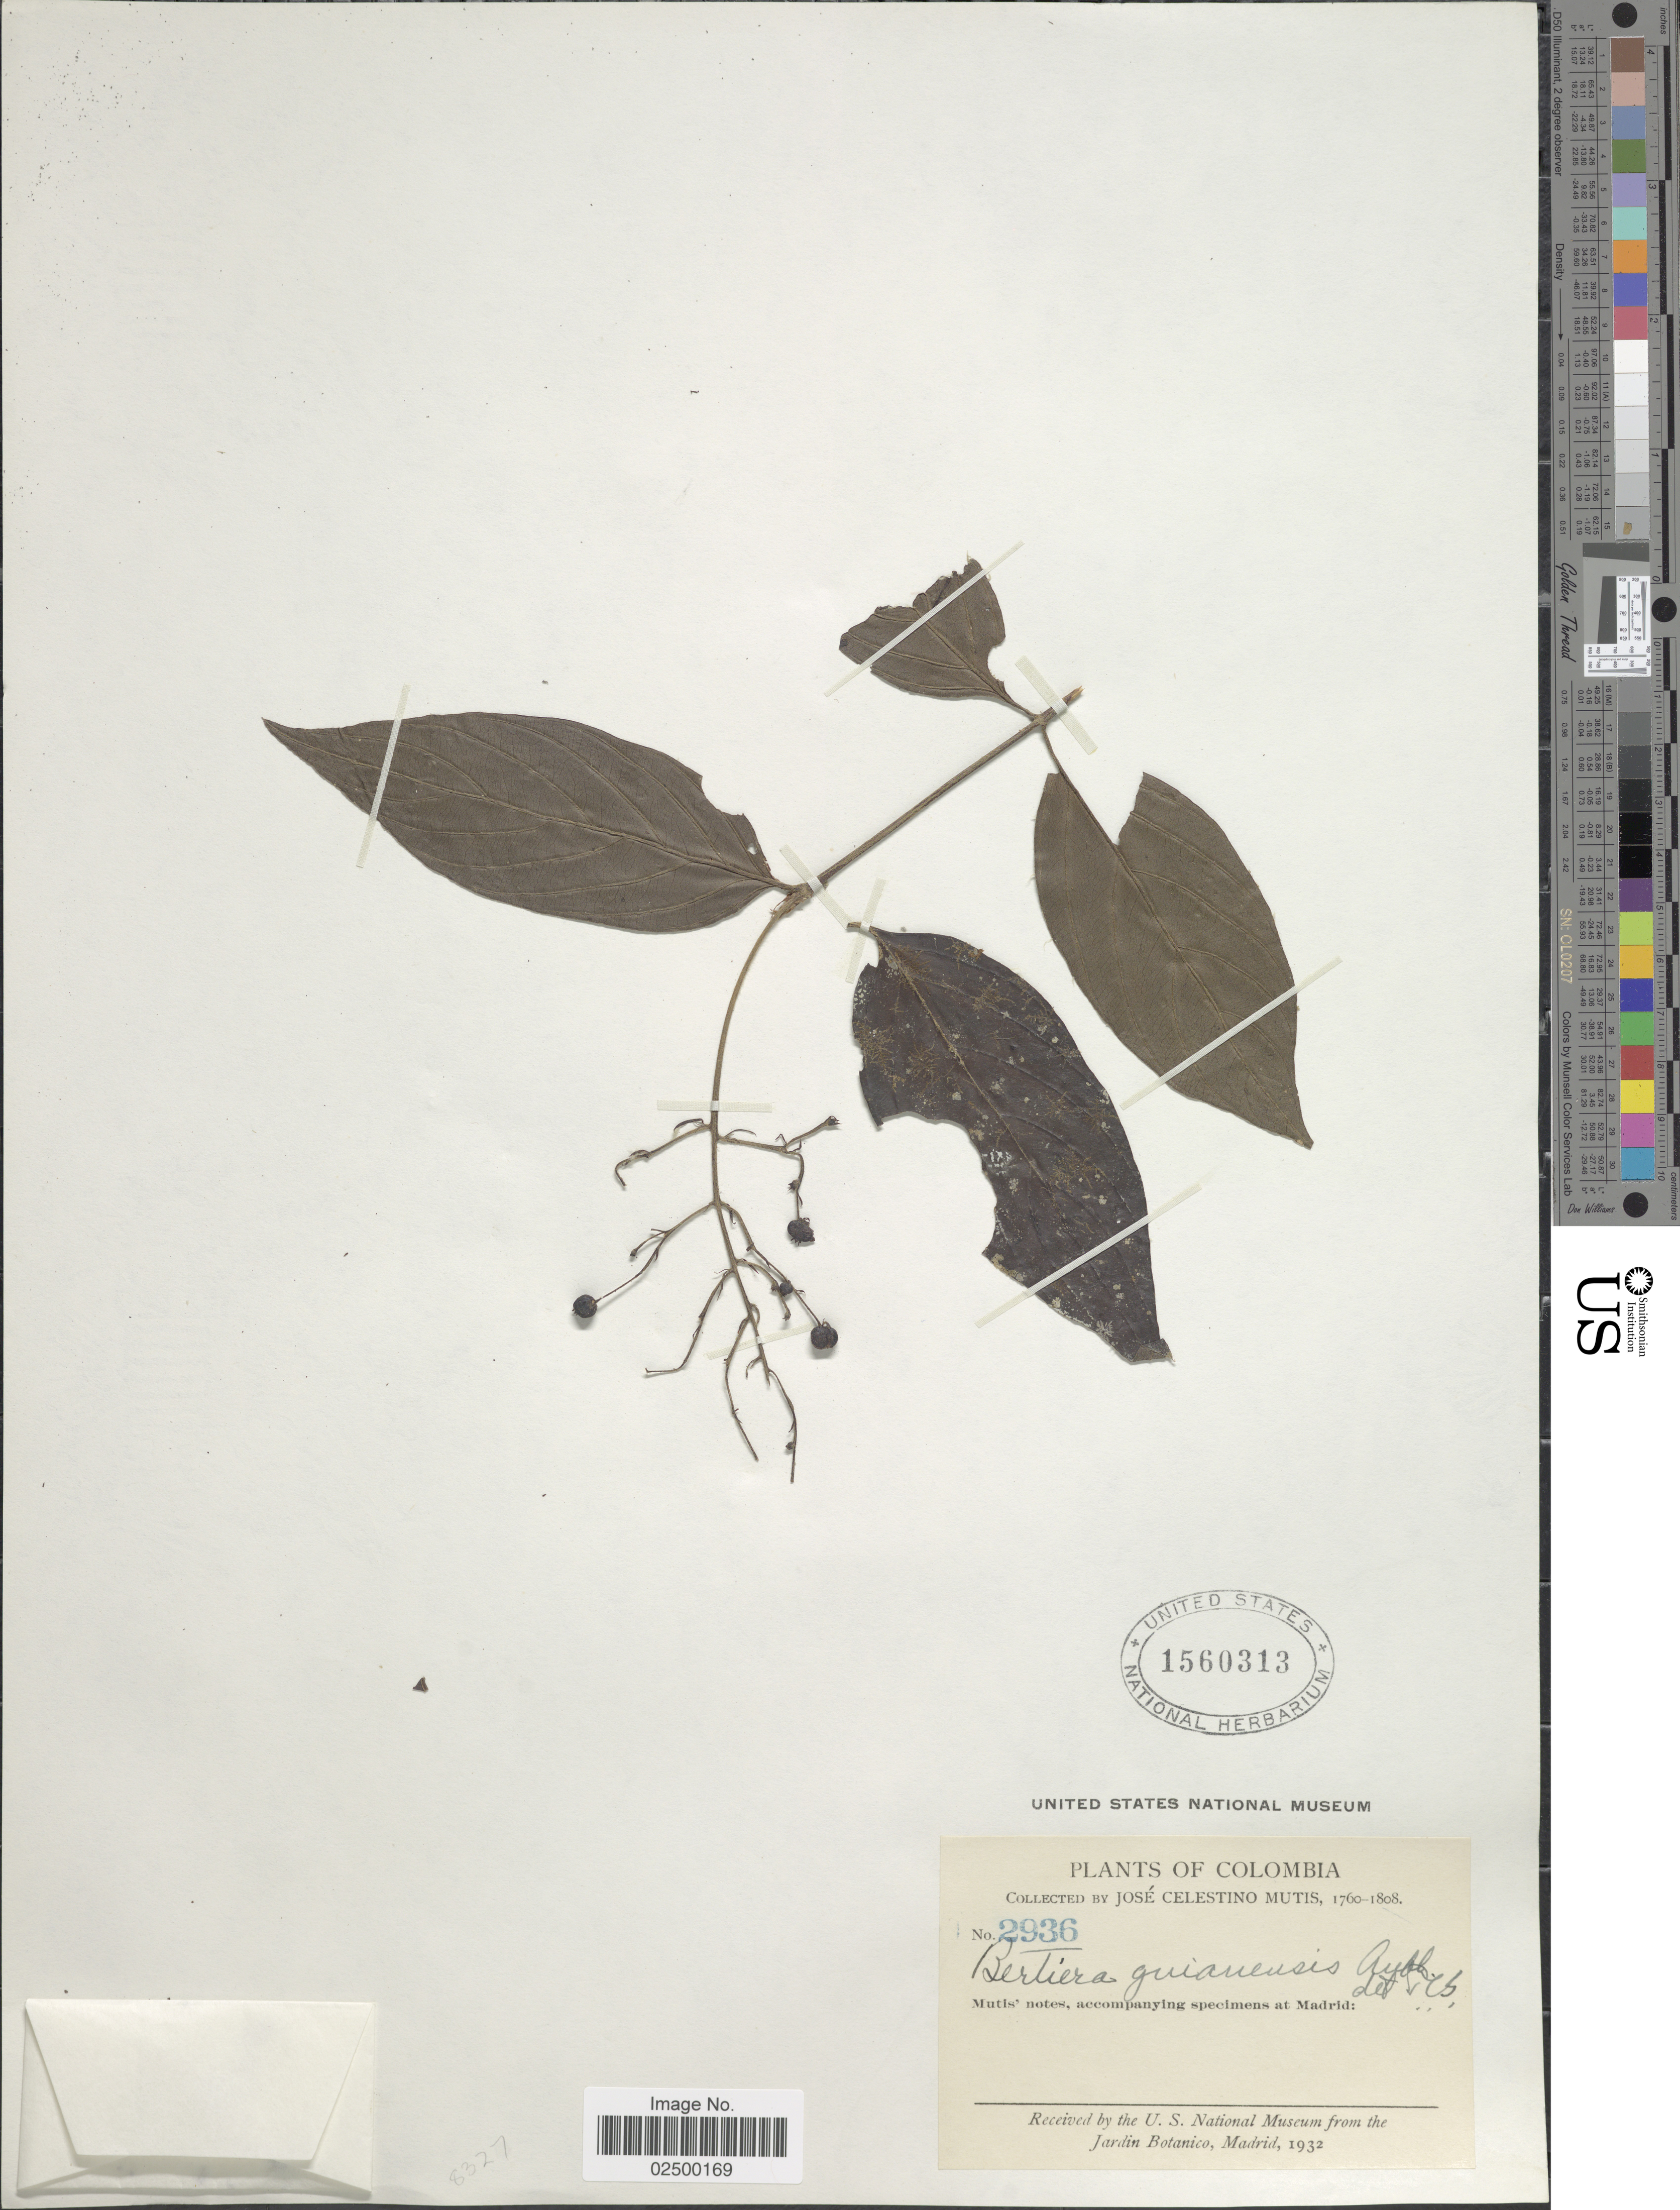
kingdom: Plantae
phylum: Tracheophyta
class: Magnoliopsida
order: Gentianales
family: Rubiaceae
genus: Bertiera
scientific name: Bertiera guianensis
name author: Aubl.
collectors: J. C. B. Mutis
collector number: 2936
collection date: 1760/1808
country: Colombia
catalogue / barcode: US 1560313